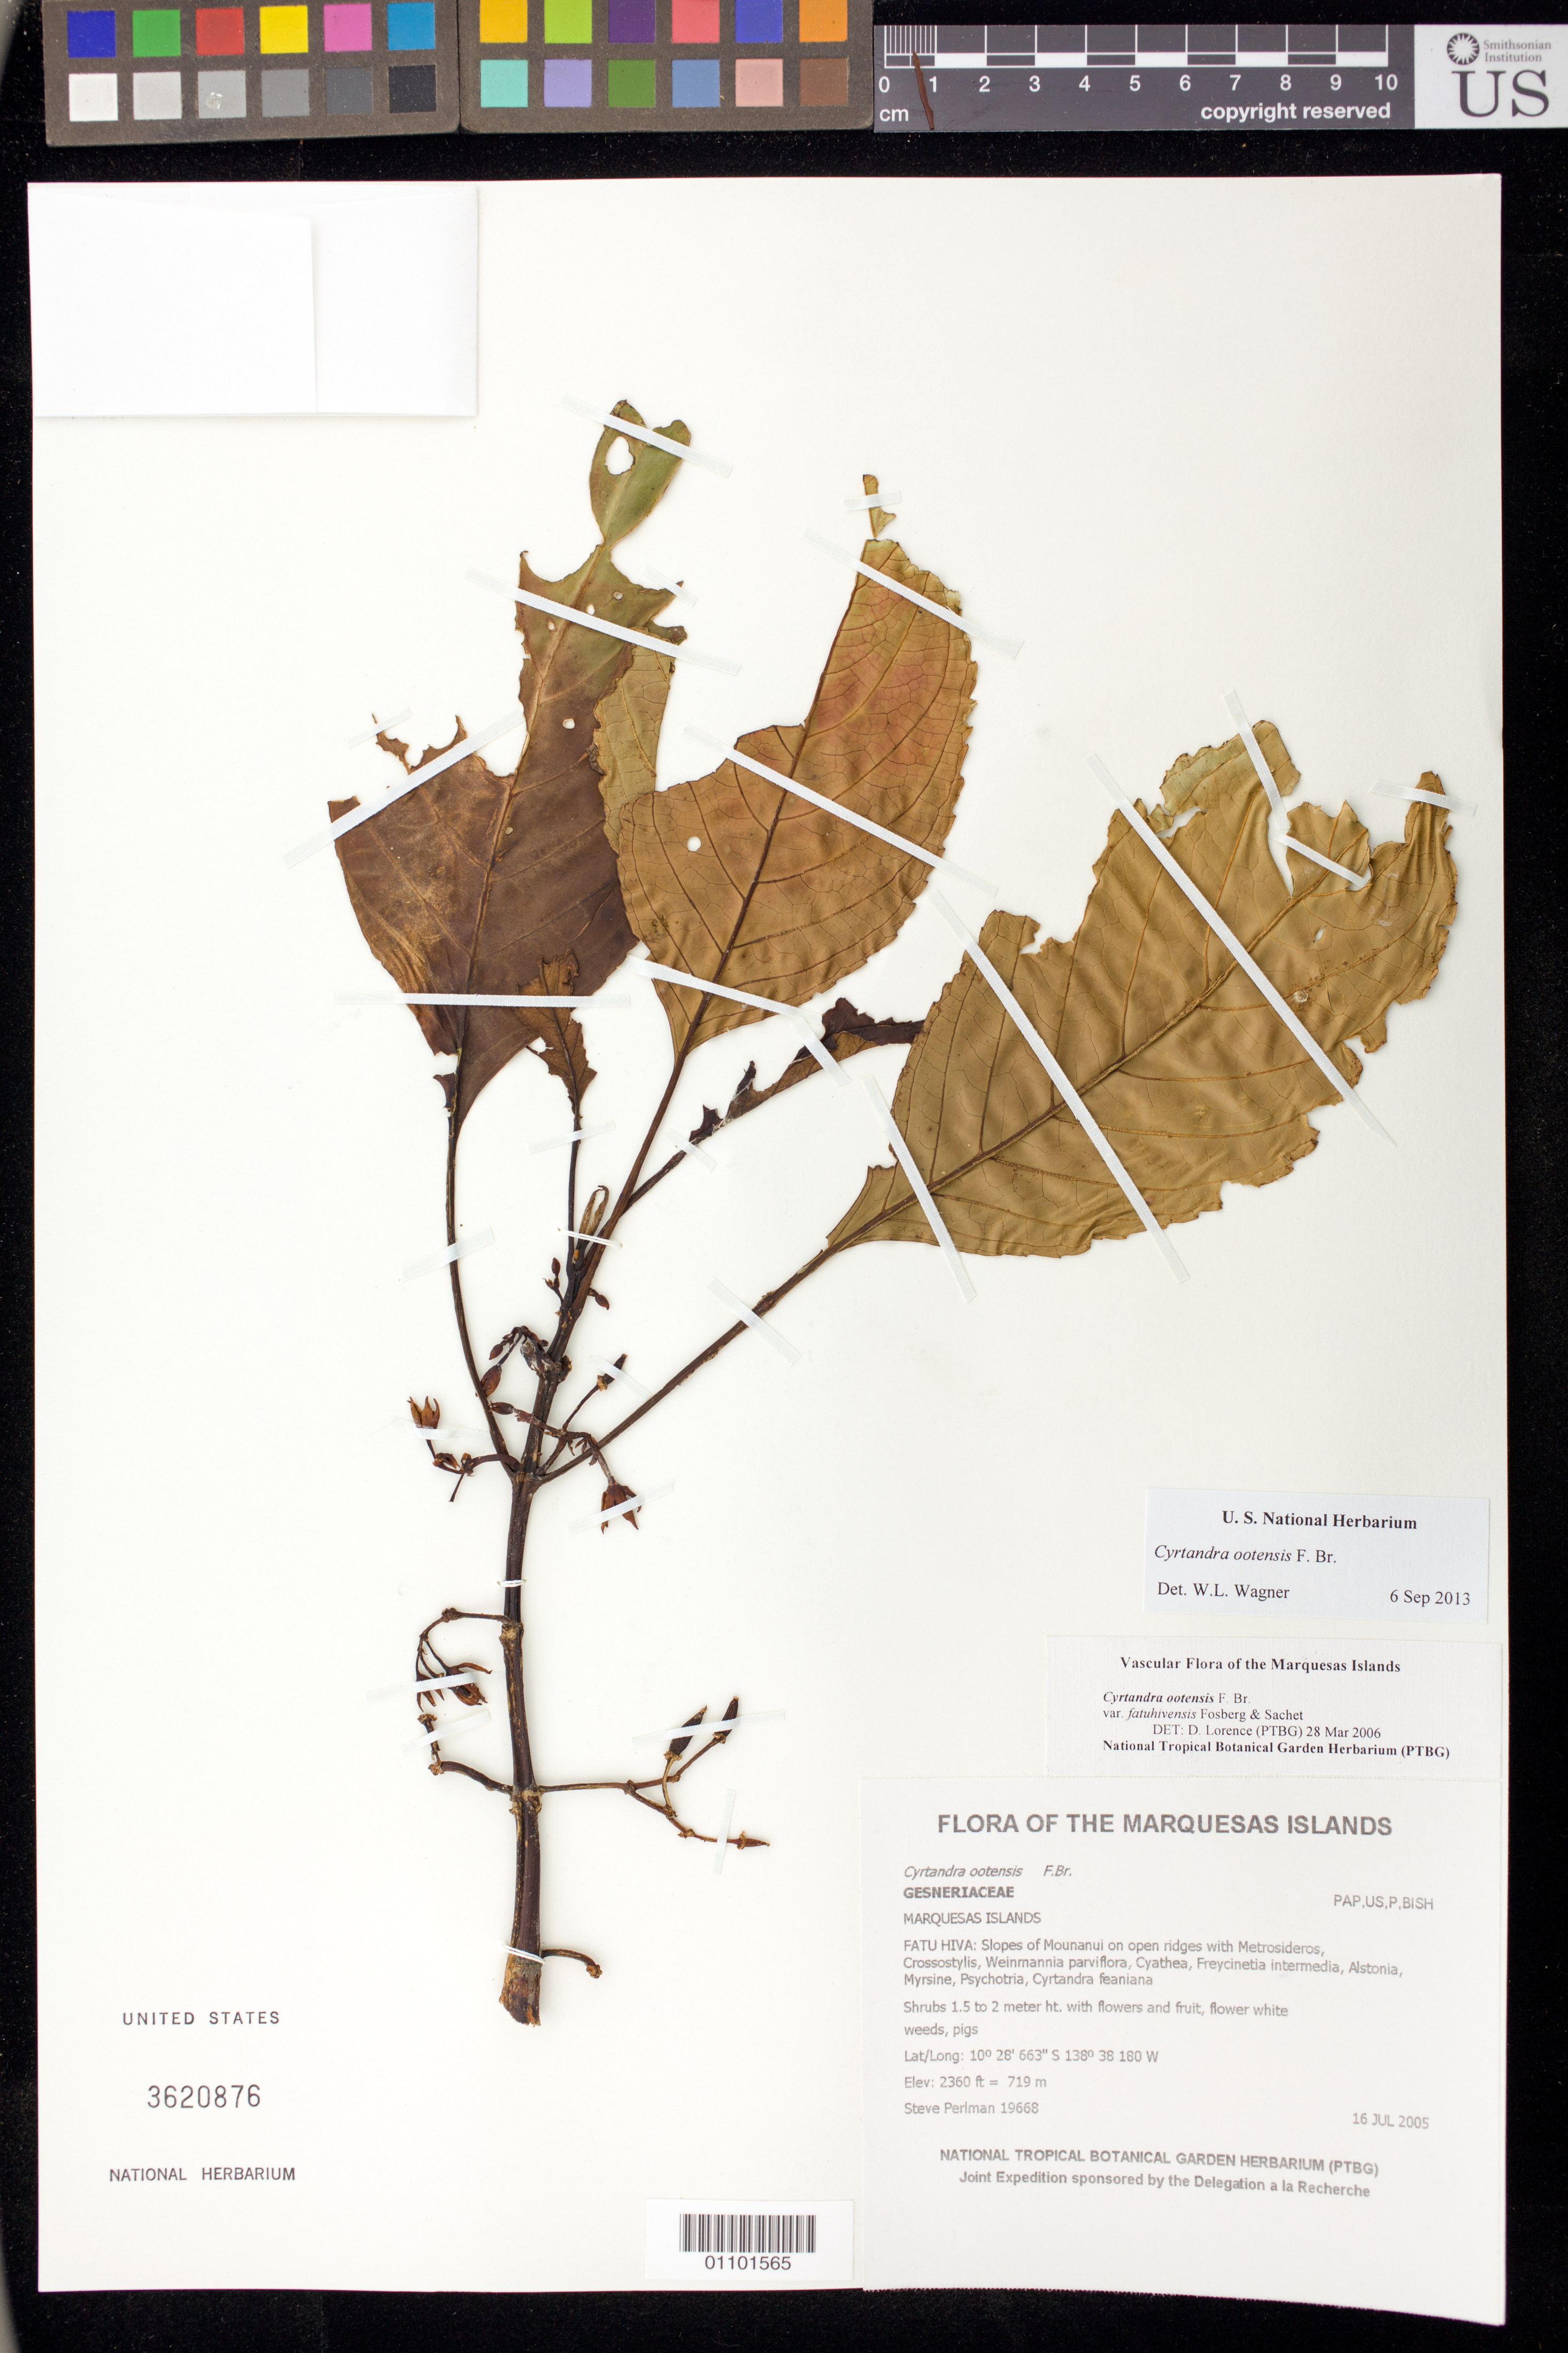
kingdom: Plantae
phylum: Tracheophyta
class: Magnoliopsida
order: Lamiales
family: Gesneriaceae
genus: Cyrtandra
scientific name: Cyrtandra ootensis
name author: F. Br.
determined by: Wagner, W. L., (BOT), Smithsonian Institution - National Museum of Natural History (UNITED STATES)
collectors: S. P. Perlman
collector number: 19668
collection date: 2005-07-16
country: French Polynesia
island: Fatu Hiva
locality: Slopes of Mounanui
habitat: Open ridges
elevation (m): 719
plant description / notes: Weeds, pigs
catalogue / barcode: US 3620876